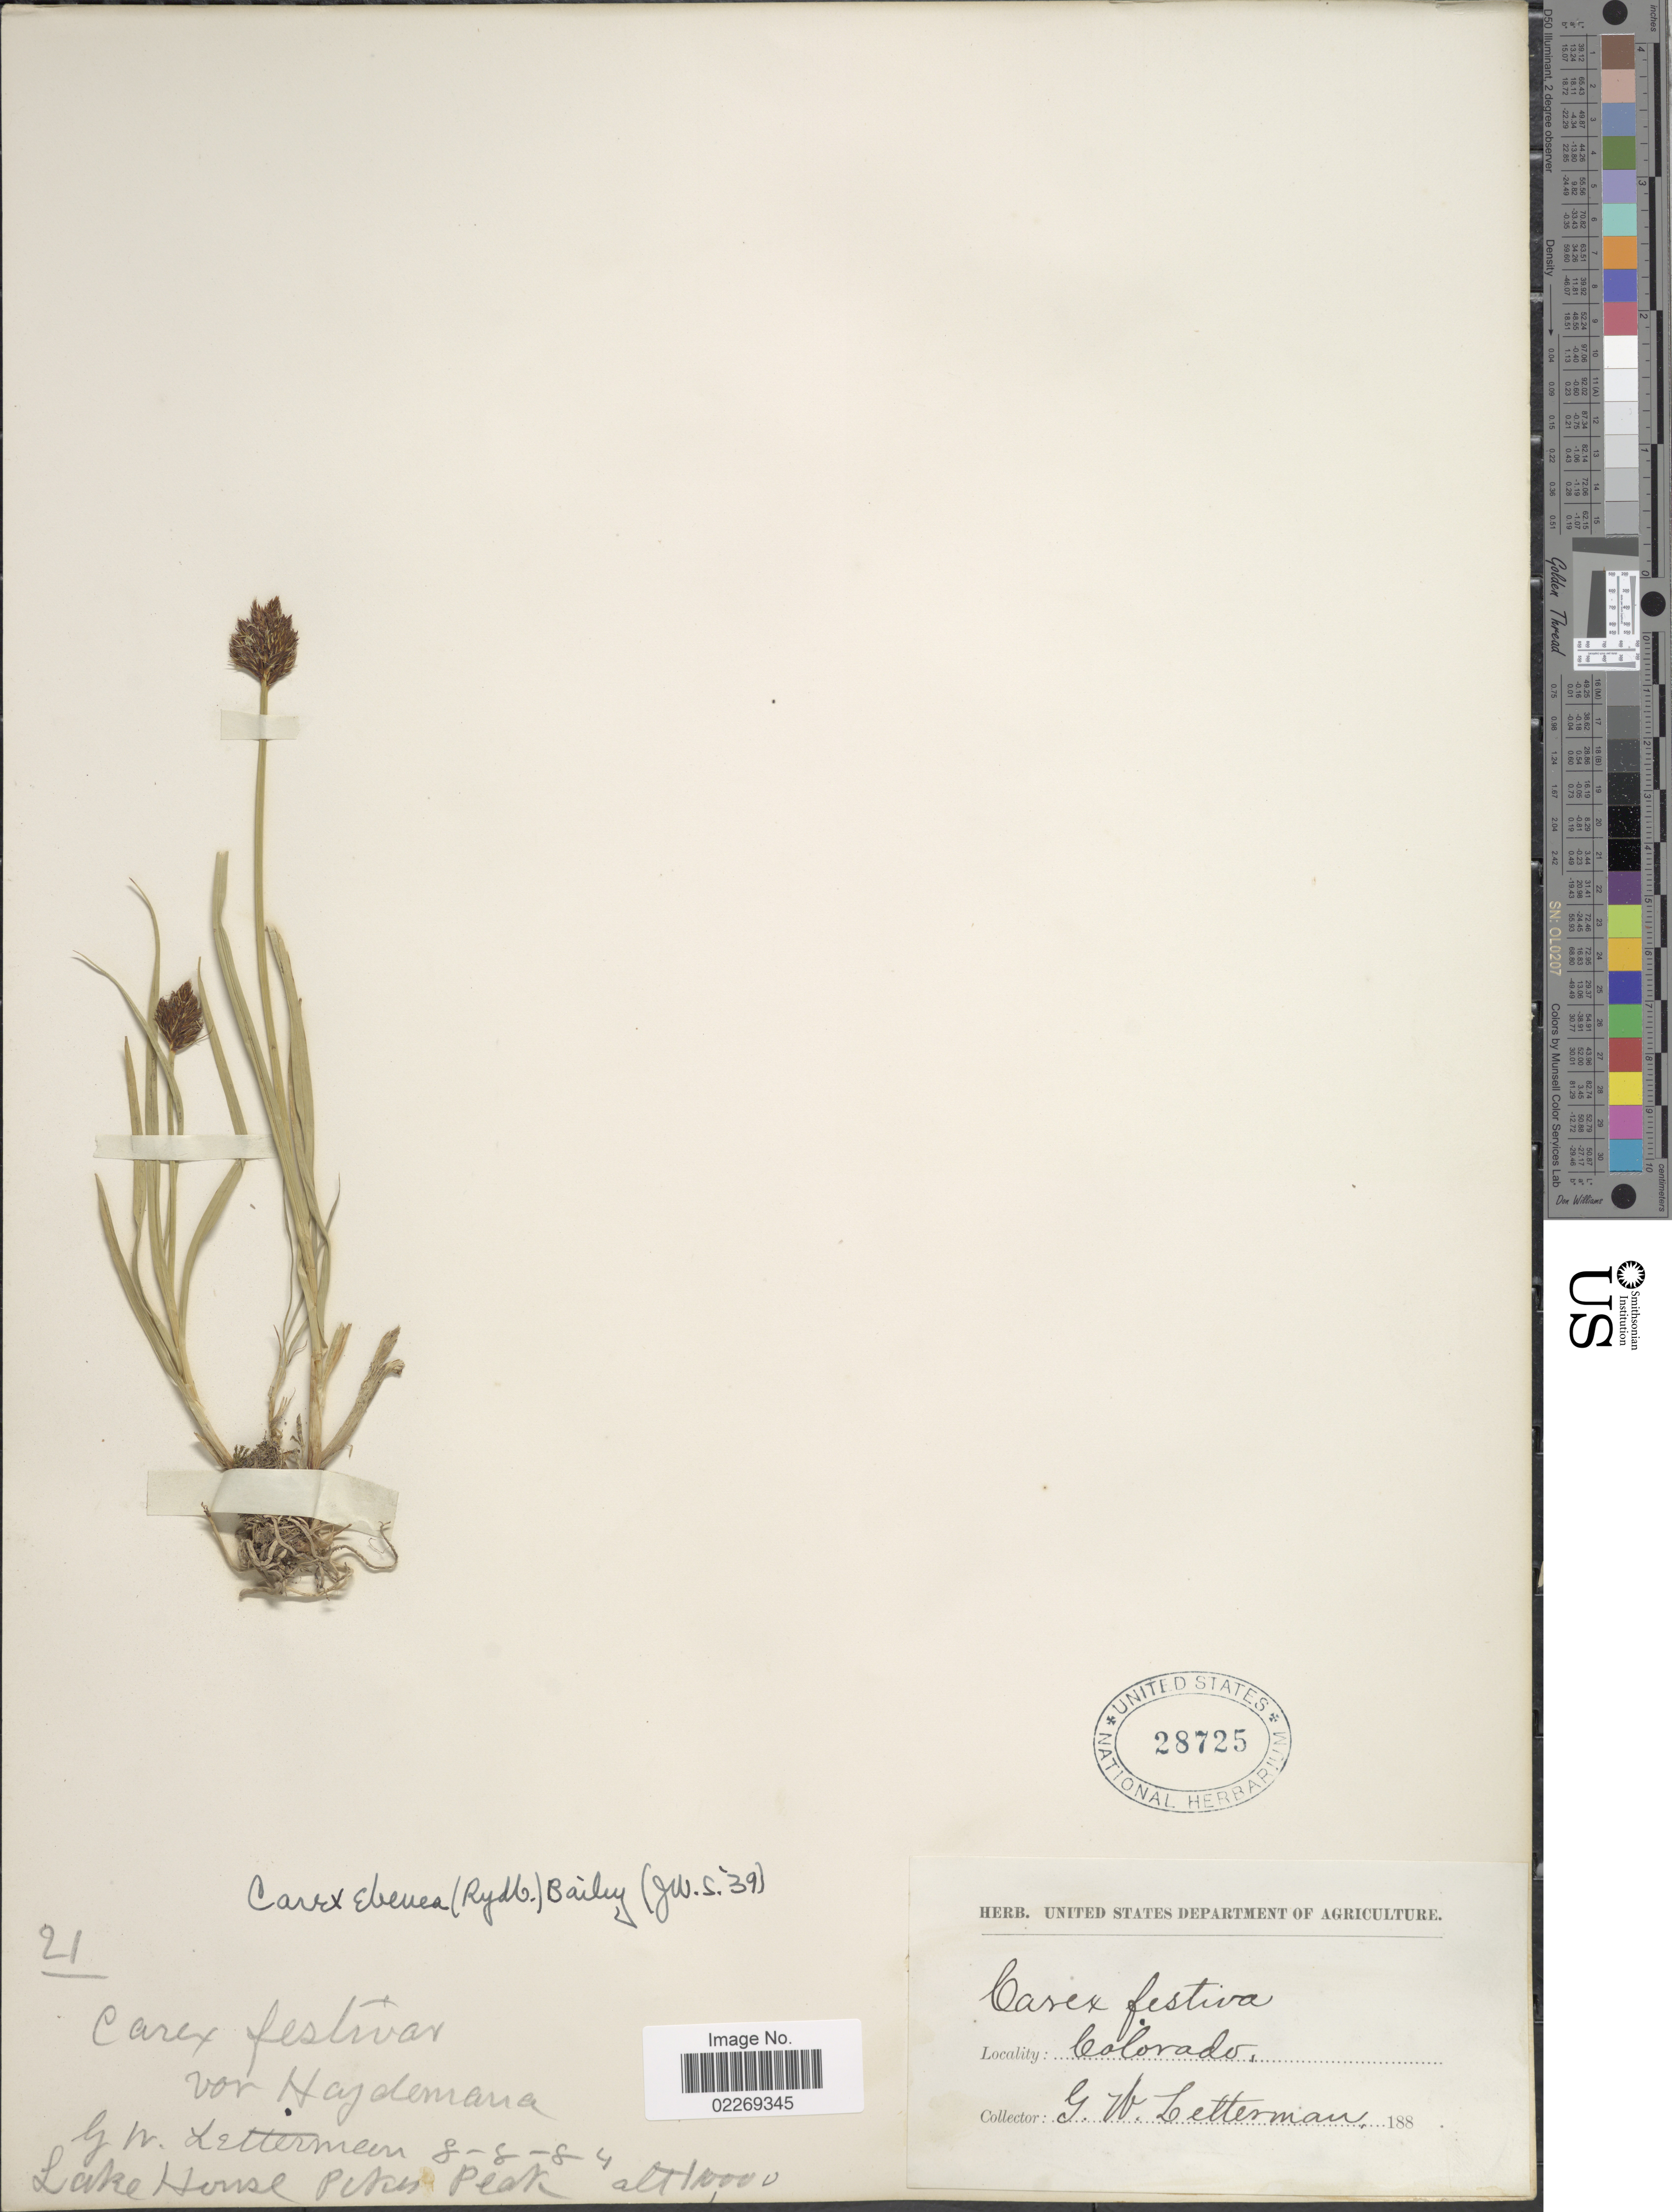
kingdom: Plantae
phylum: Tracheophyta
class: Liliopsida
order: Poales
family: Cyperaceae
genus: Carex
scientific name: Carex ebenea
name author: Rydb.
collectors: G. W. Letterman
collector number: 21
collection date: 1884-08-08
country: United States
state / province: Colorado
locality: Lake House. Pikes Peak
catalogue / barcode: US 28725